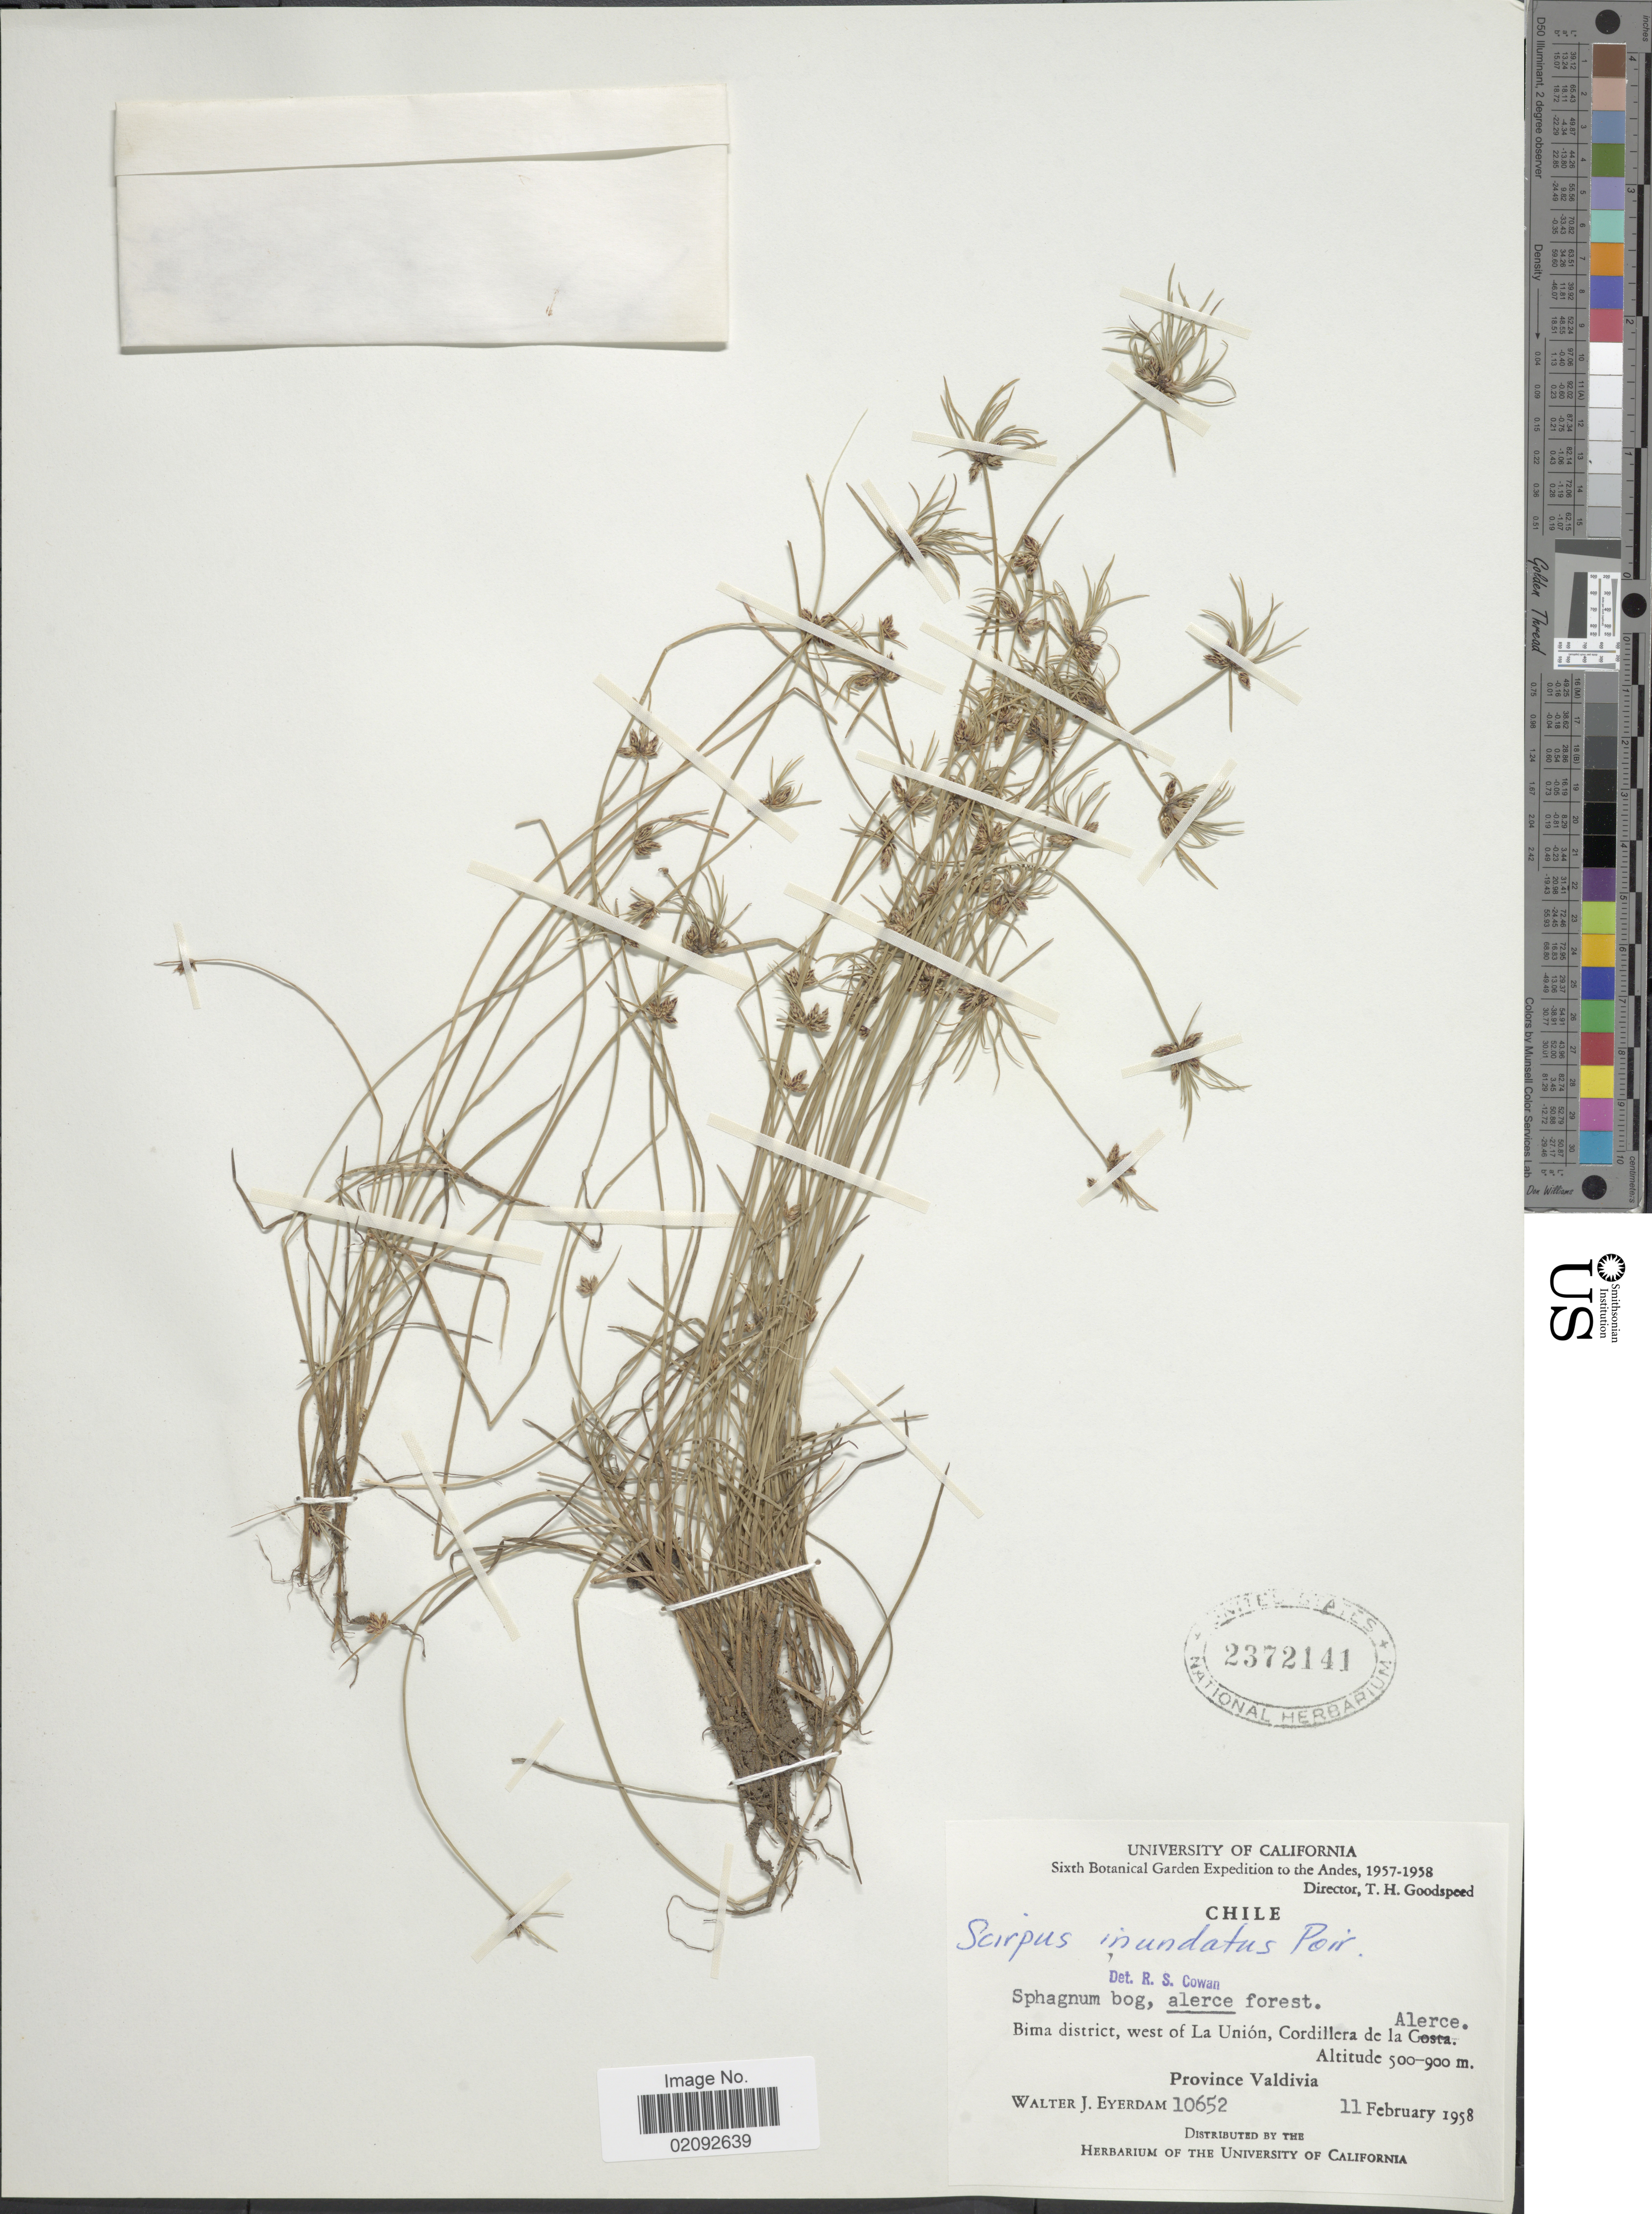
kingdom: Plantae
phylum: Tracheophyta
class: Liliopsida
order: Poales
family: Cyperaceae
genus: Isolepis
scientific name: Isolepis nigricans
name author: Kunth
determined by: Strong, Mark T., (BOT), Smithsonian Institution - National Museum of Natural History (UNITED STATES)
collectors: W. J. Eyerdam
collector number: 10652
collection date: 1958-02-11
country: Chile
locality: Bima district, west of La Union, Cordillera de la Alerce, Province Valdivia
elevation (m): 500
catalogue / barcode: US 2372141